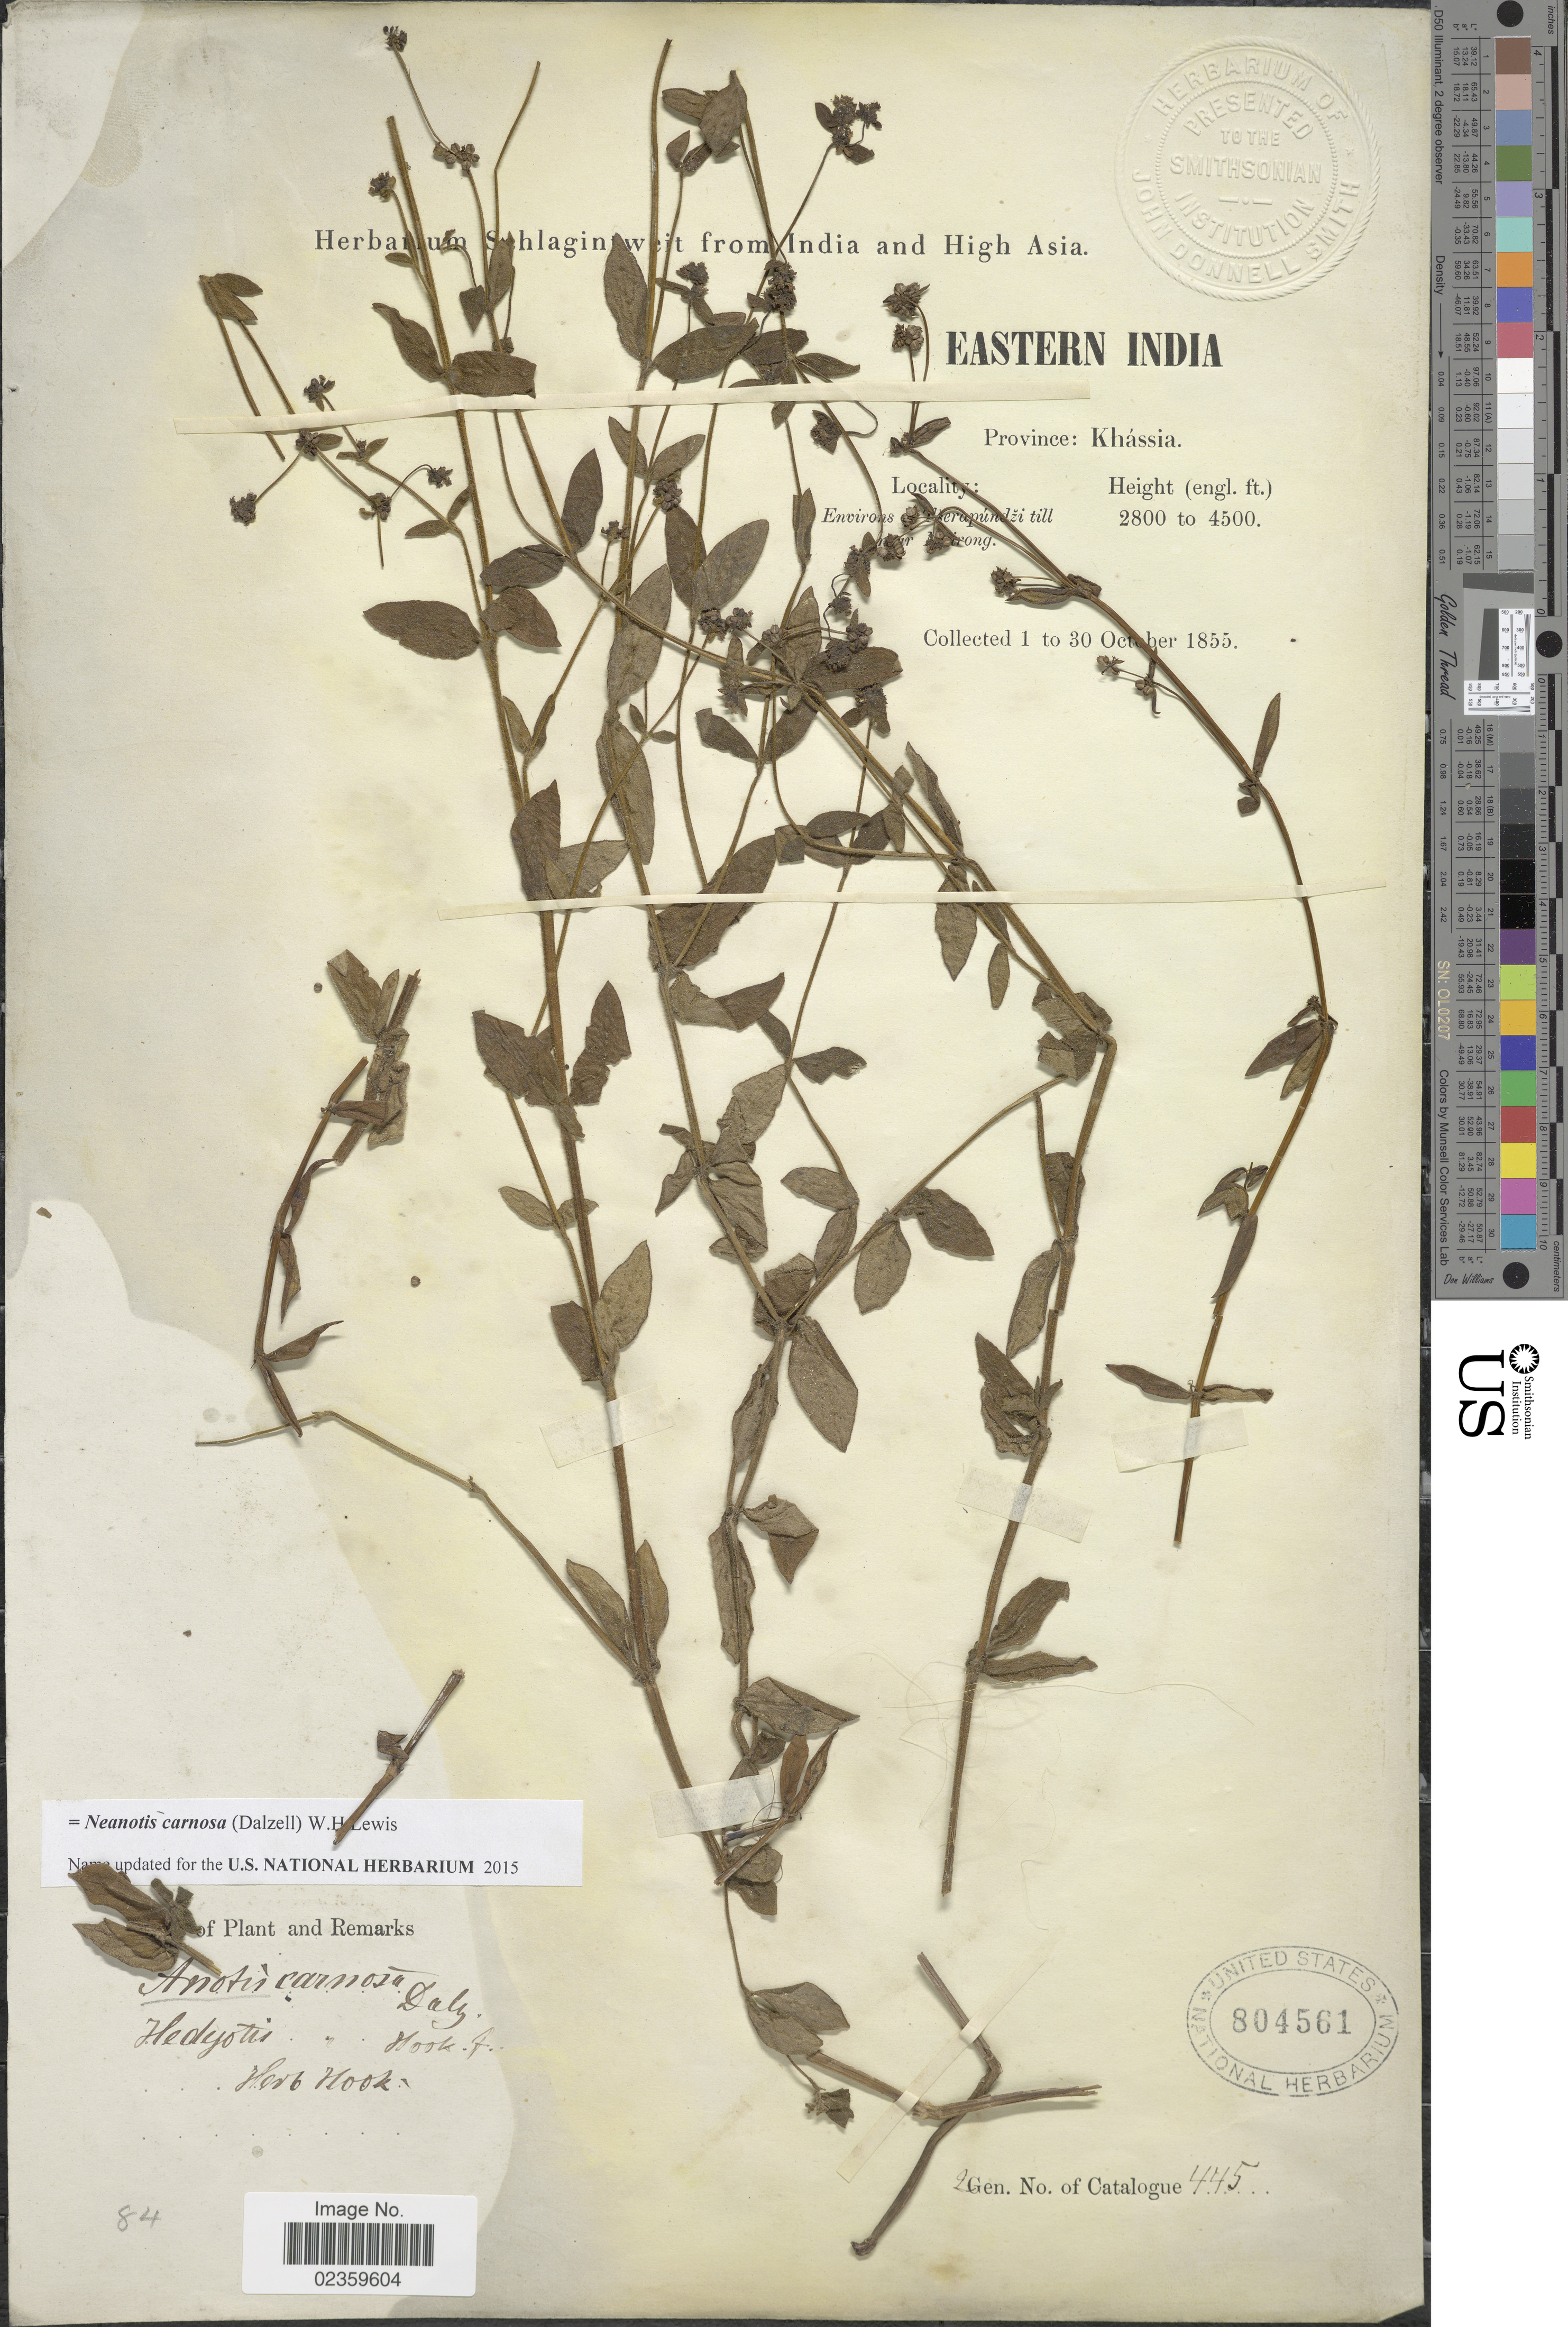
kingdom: Plantae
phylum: Tracheophyta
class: Magnoliopsida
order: Gentianales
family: Rubiaceae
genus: Neanotis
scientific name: Neanotis carnosa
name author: (Dalzell) W.H. Lewis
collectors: ex herb. Schlagintweit from India and High Asia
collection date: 1855-10-01/1855-10-30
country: India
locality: Eastern India. Province: Khássia. Environs of Tserapúndzi till near Máirong. [interpreted]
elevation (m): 853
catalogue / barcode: US 804561